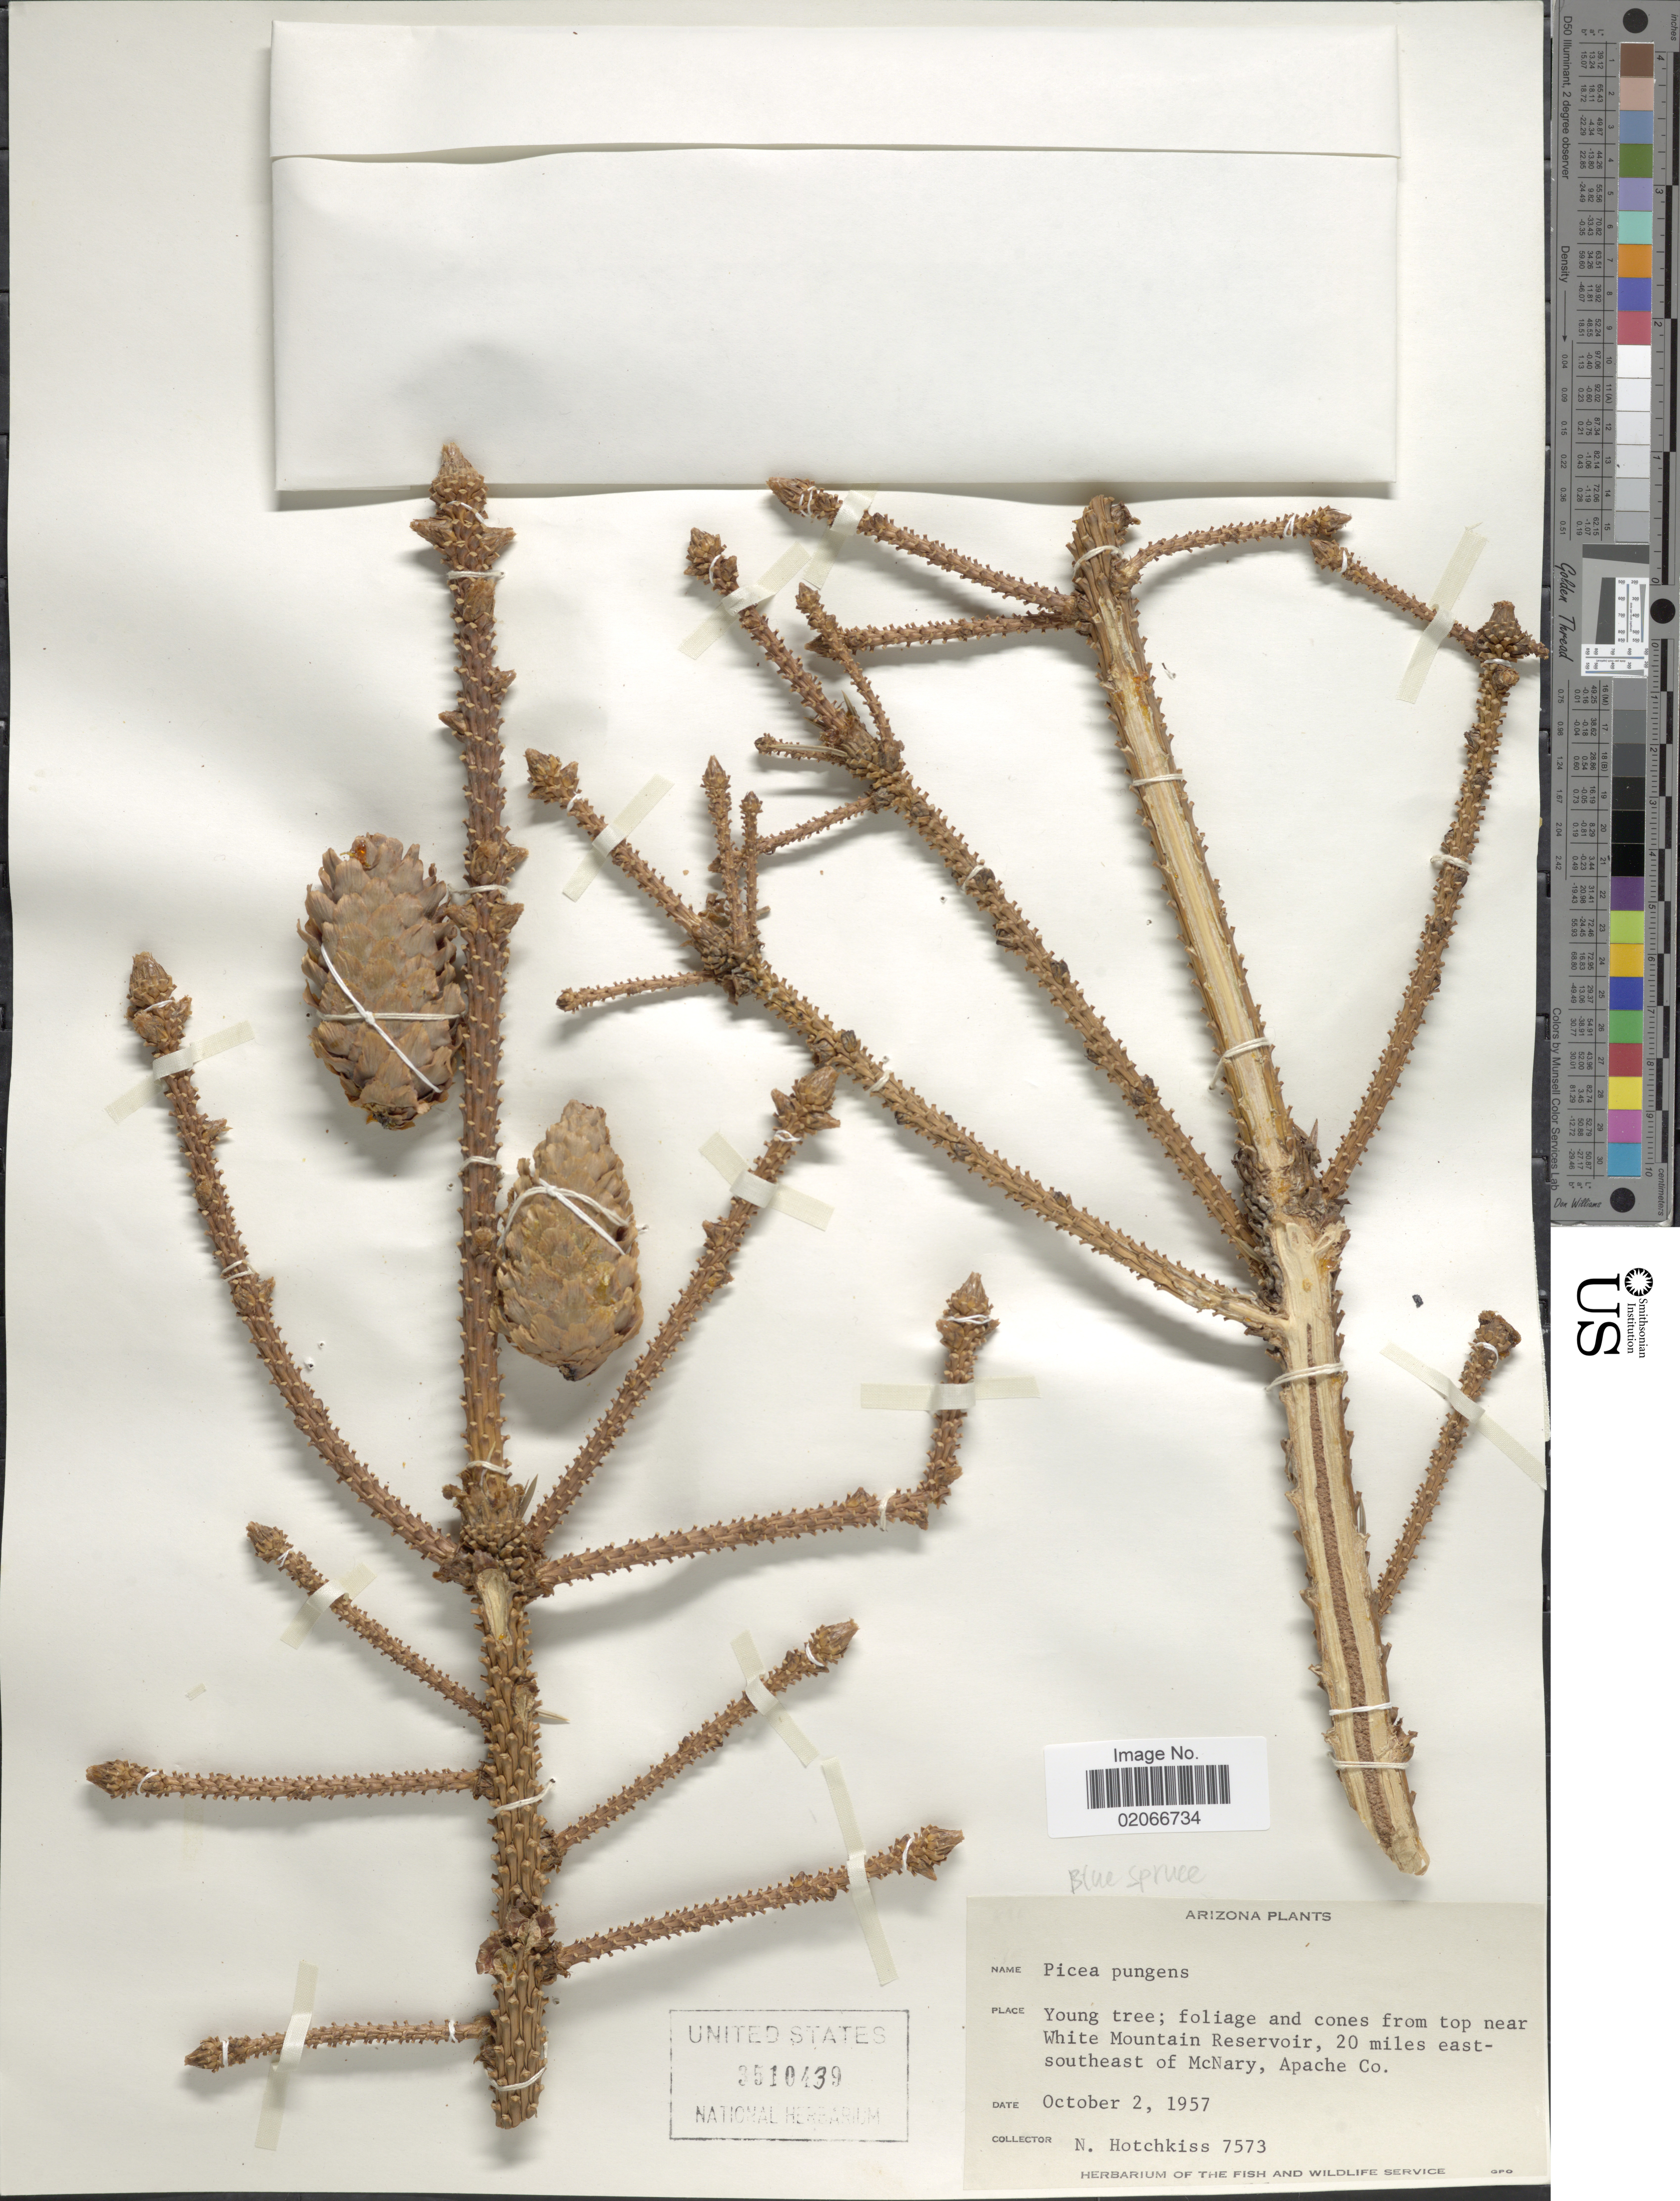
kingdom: Plantae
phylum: Tracheophyta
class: Pinopsida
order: Pinales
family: Pinaceae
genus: Picea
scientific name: Picea pungens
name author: Engelm.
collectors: N. Hotchkiss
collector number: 7573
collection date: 1957-10-02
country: United States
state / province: Arizona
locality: Near White Mountain Reservoir, 20 miles east-southeast of McNary, Apache Co.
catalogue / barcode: US 3510439